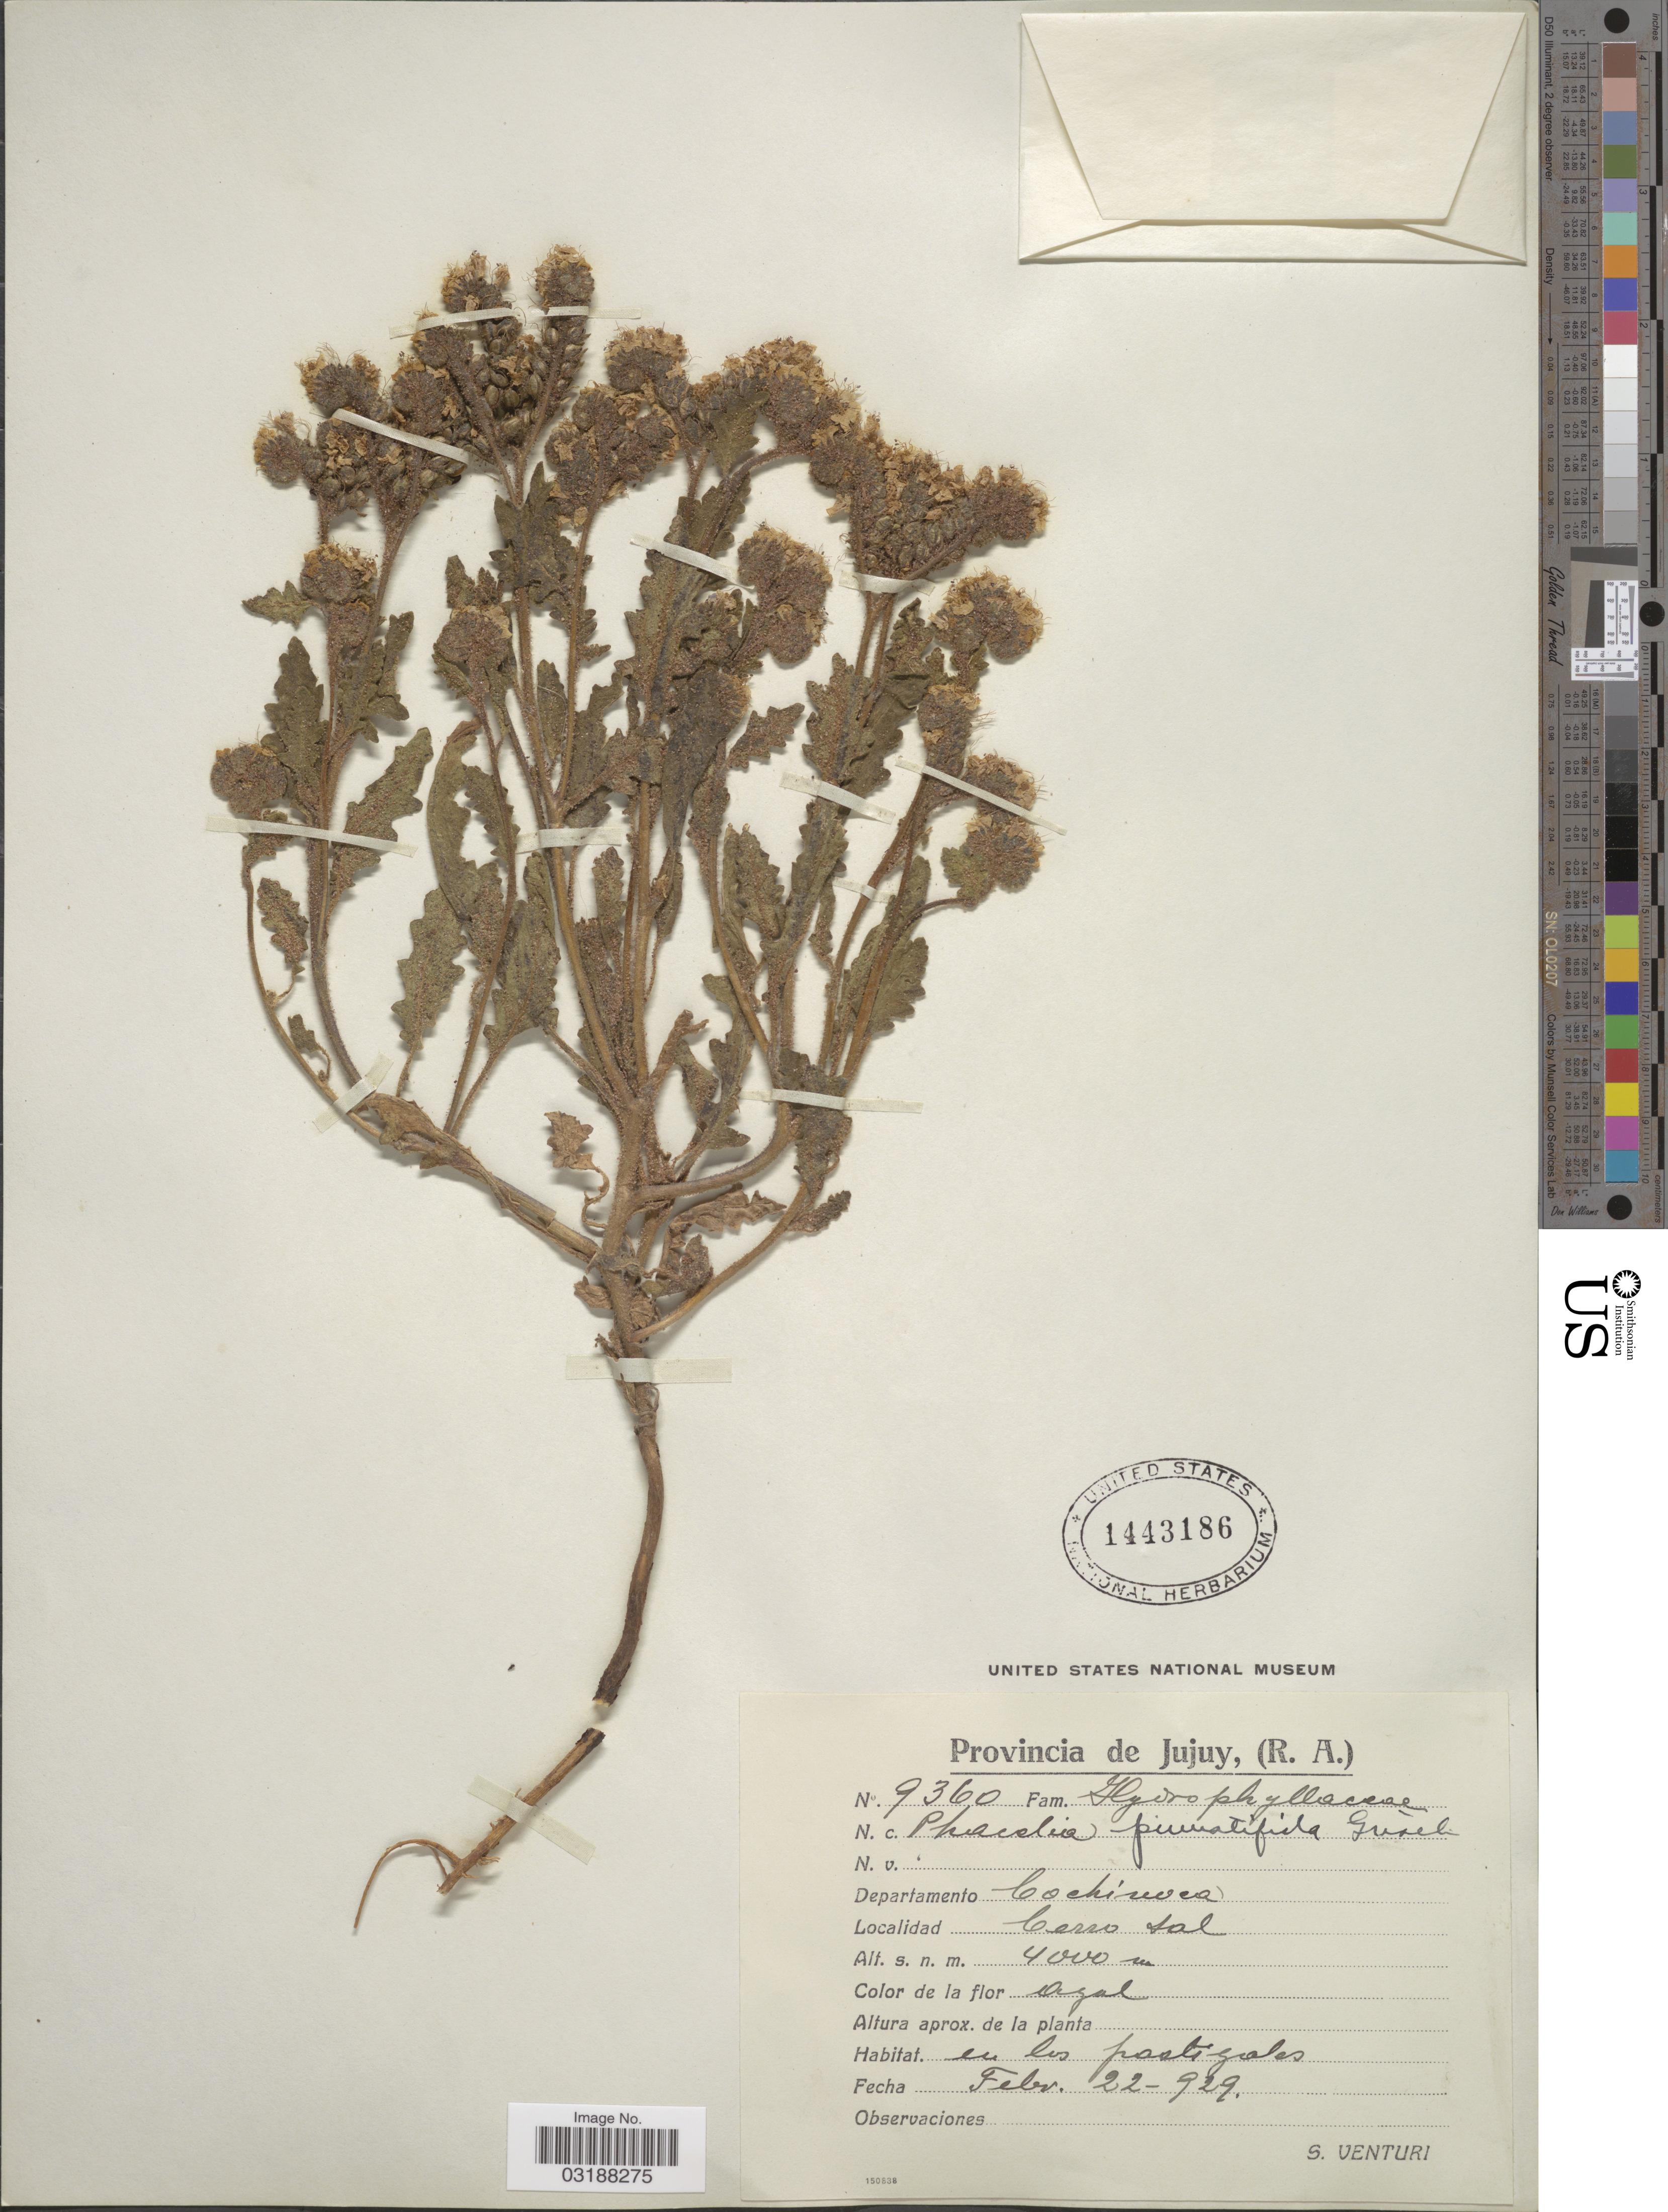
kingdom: Plantae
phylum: Tracheophyta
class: Magnoliopsida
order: Boraginales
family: Hydrophyllaceae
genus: Phacelia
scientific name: Phacelia pinnatifida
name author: Griseb. ex Wedd.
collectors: S. Venturi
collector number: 9360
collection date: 1929-02-22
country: Argentina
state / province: Jujuy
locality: Provincia de Jujuy. Departamento Cochinoca. Cerro Sal.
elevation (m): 4000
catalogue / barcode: US 1443186